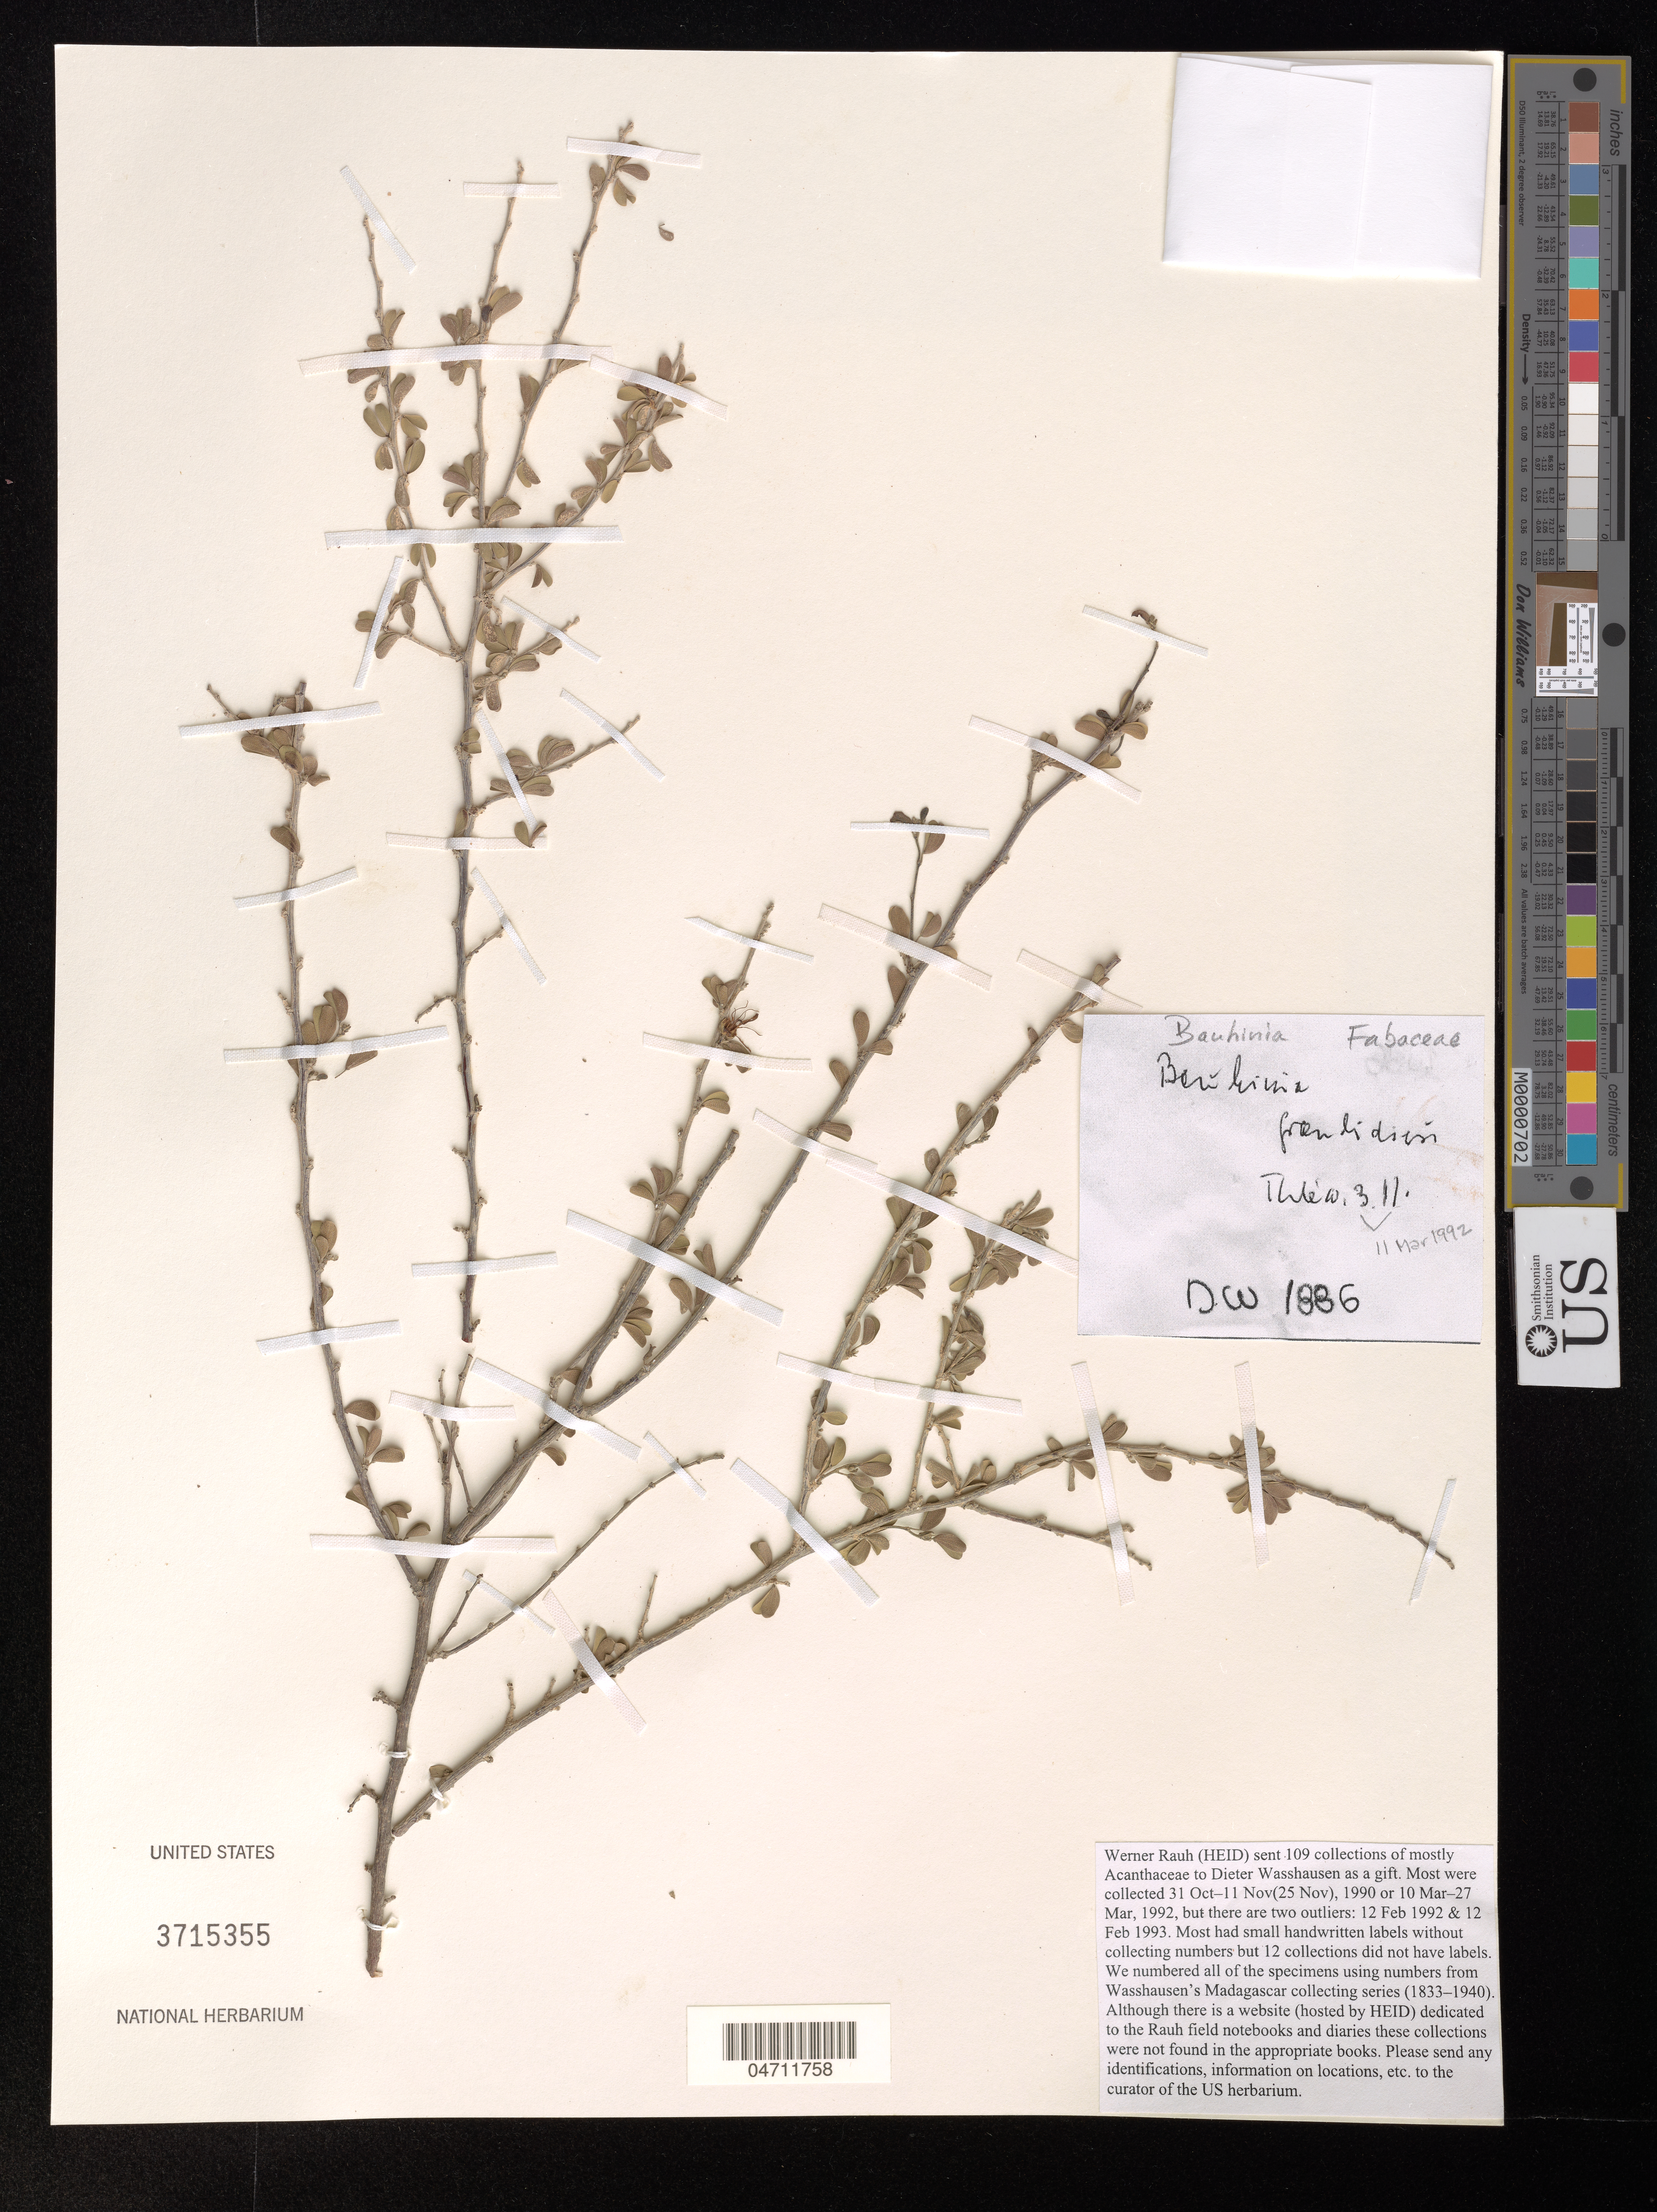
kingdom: Plantae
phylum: Tracheophyta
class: Magnoliopsida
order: Fabales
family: Fabaceae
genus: Bauhinia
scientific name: Bauhinia grandidieri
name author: Baill.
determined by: Strong, Mark T., (BOT), Smithsonian Institution - National Museum of Natural History (UNITED STATES)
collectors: W. Rauh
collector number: DW 1886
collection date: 1992-03-11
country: Madagascar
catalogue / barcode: US 3715355